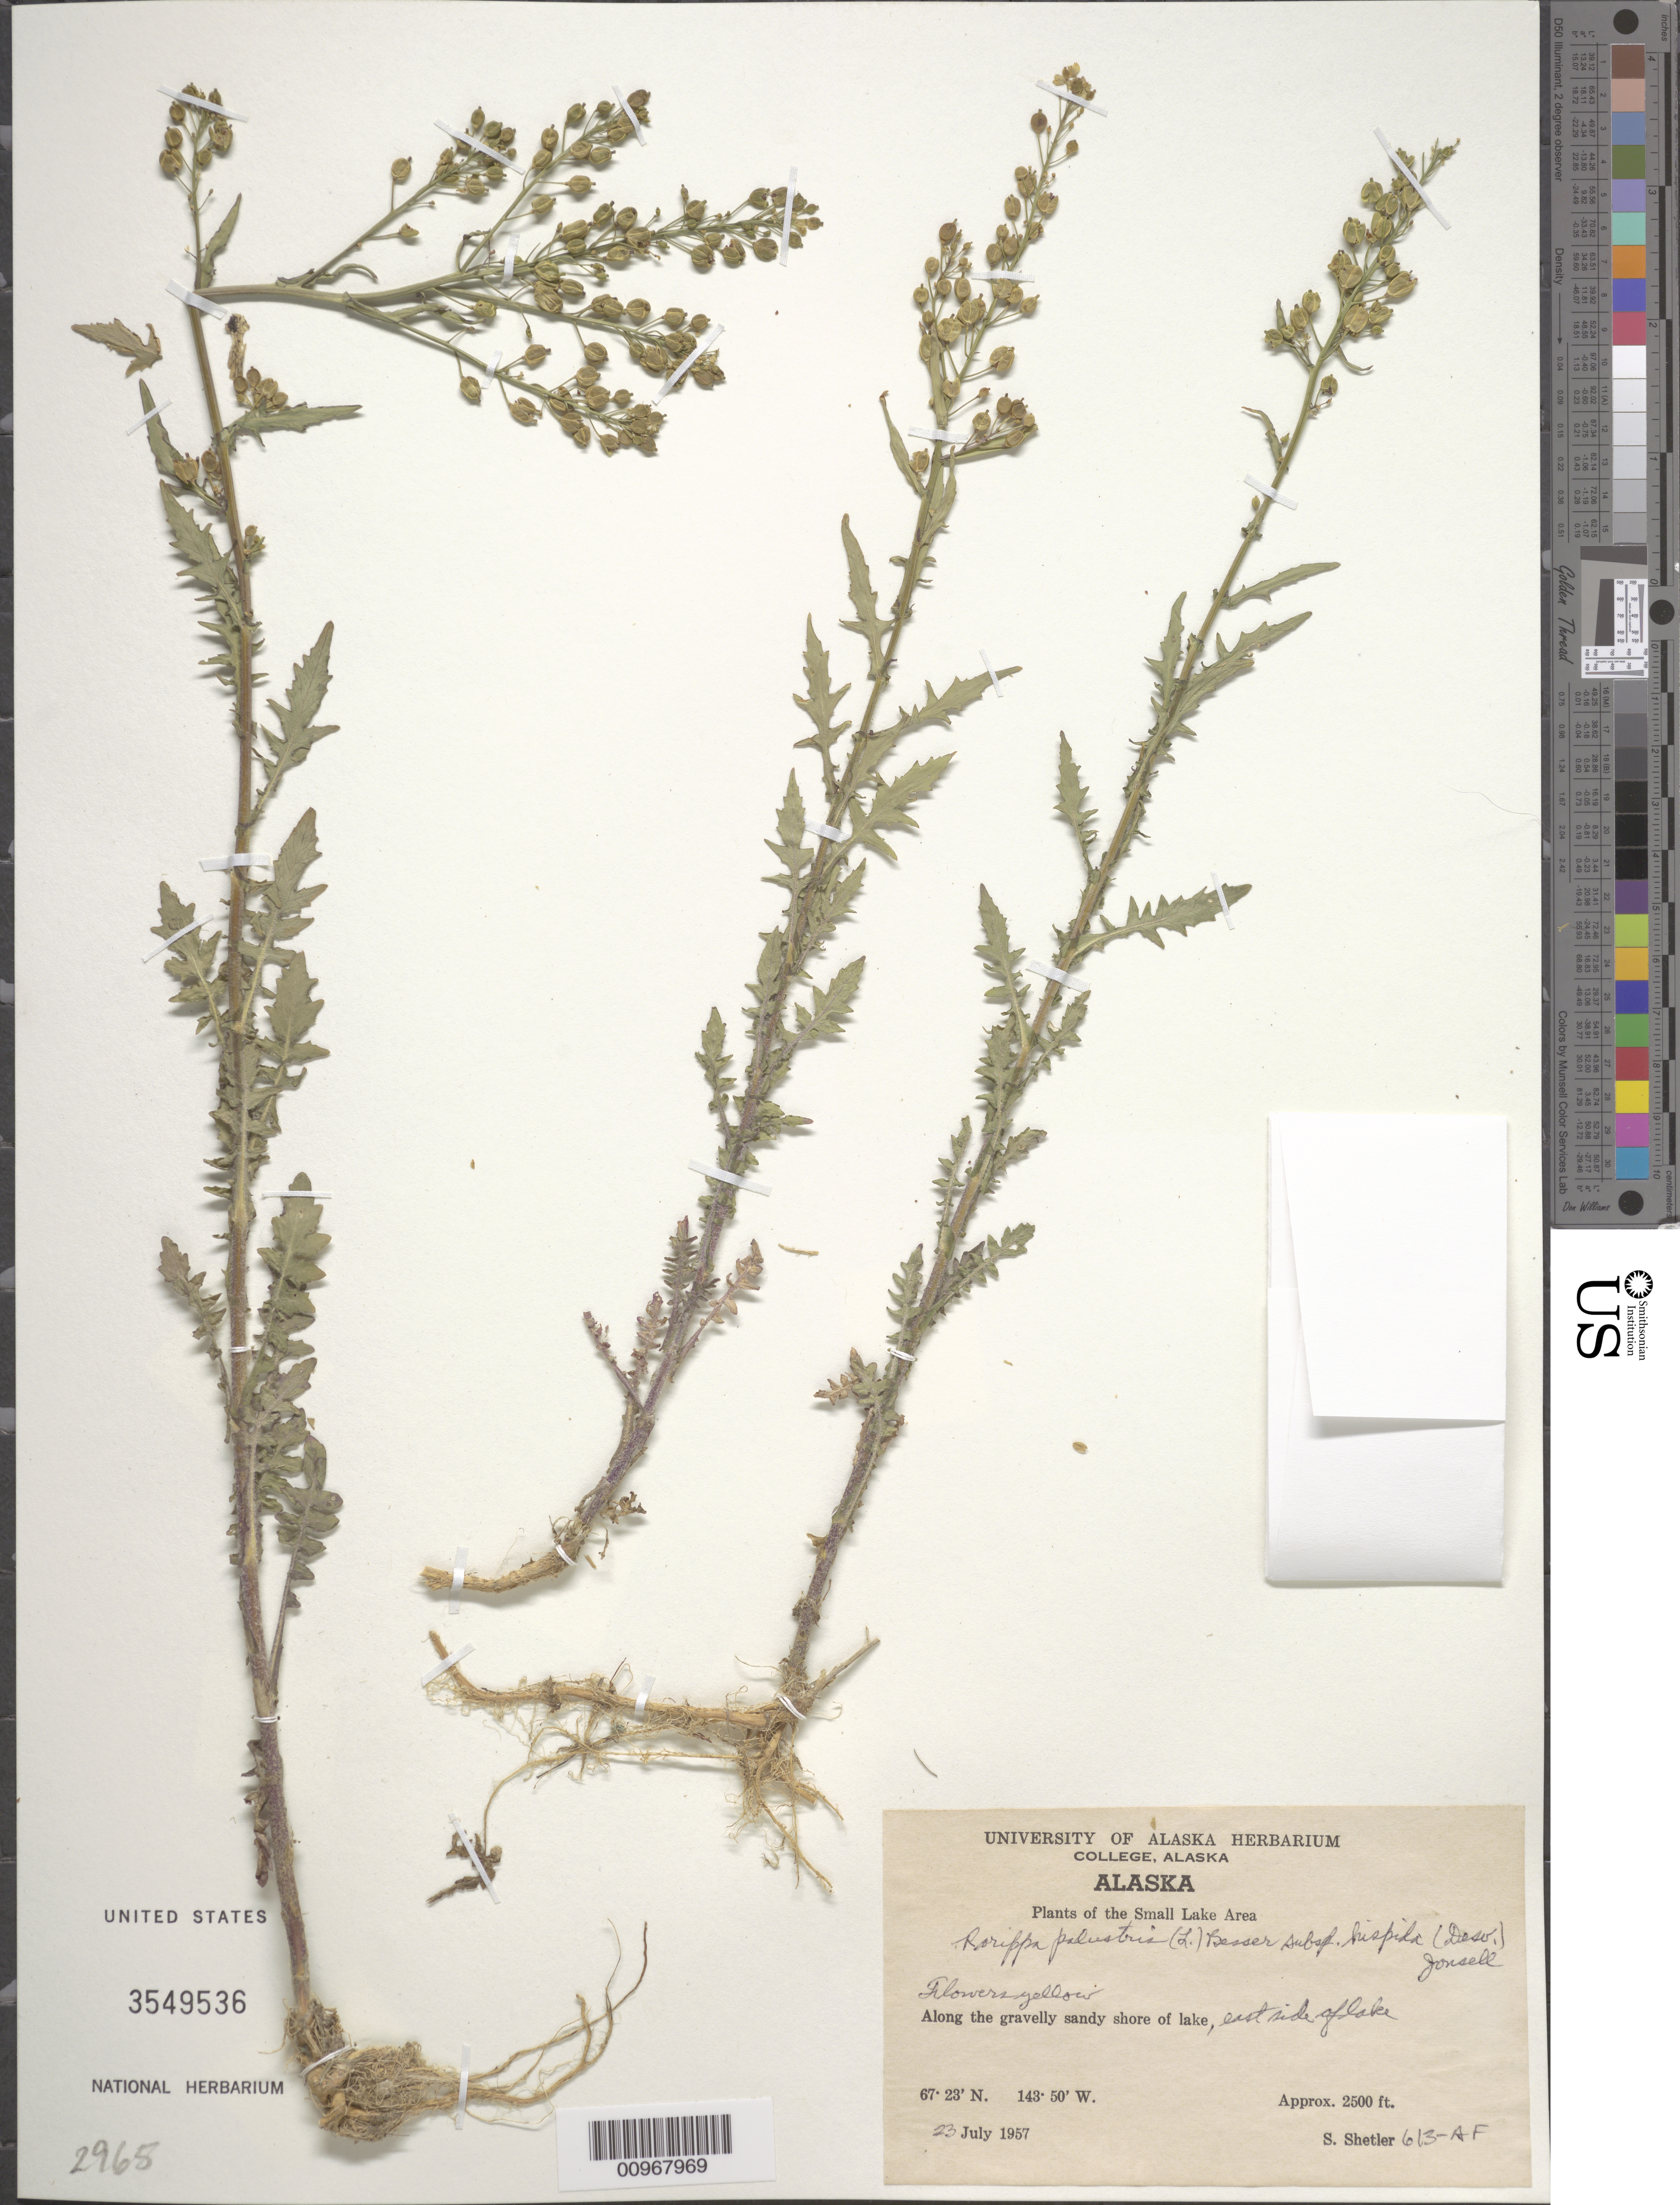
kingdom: Plantae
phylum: Tracheophyta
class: Magnoliopsida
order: Brassicales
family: Brassicaceae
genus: Rorippa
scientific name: Rorippa islandica var. hispida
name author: (Desv.) Butters & Abbe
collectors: S. Shetler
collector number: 613-AF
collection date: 1957-07-23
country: United States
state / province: Alaska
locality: The Small Lake Area. Along the gravelly sandy shore of lake, east side of lake.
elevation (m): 762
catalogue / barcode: US 3549536